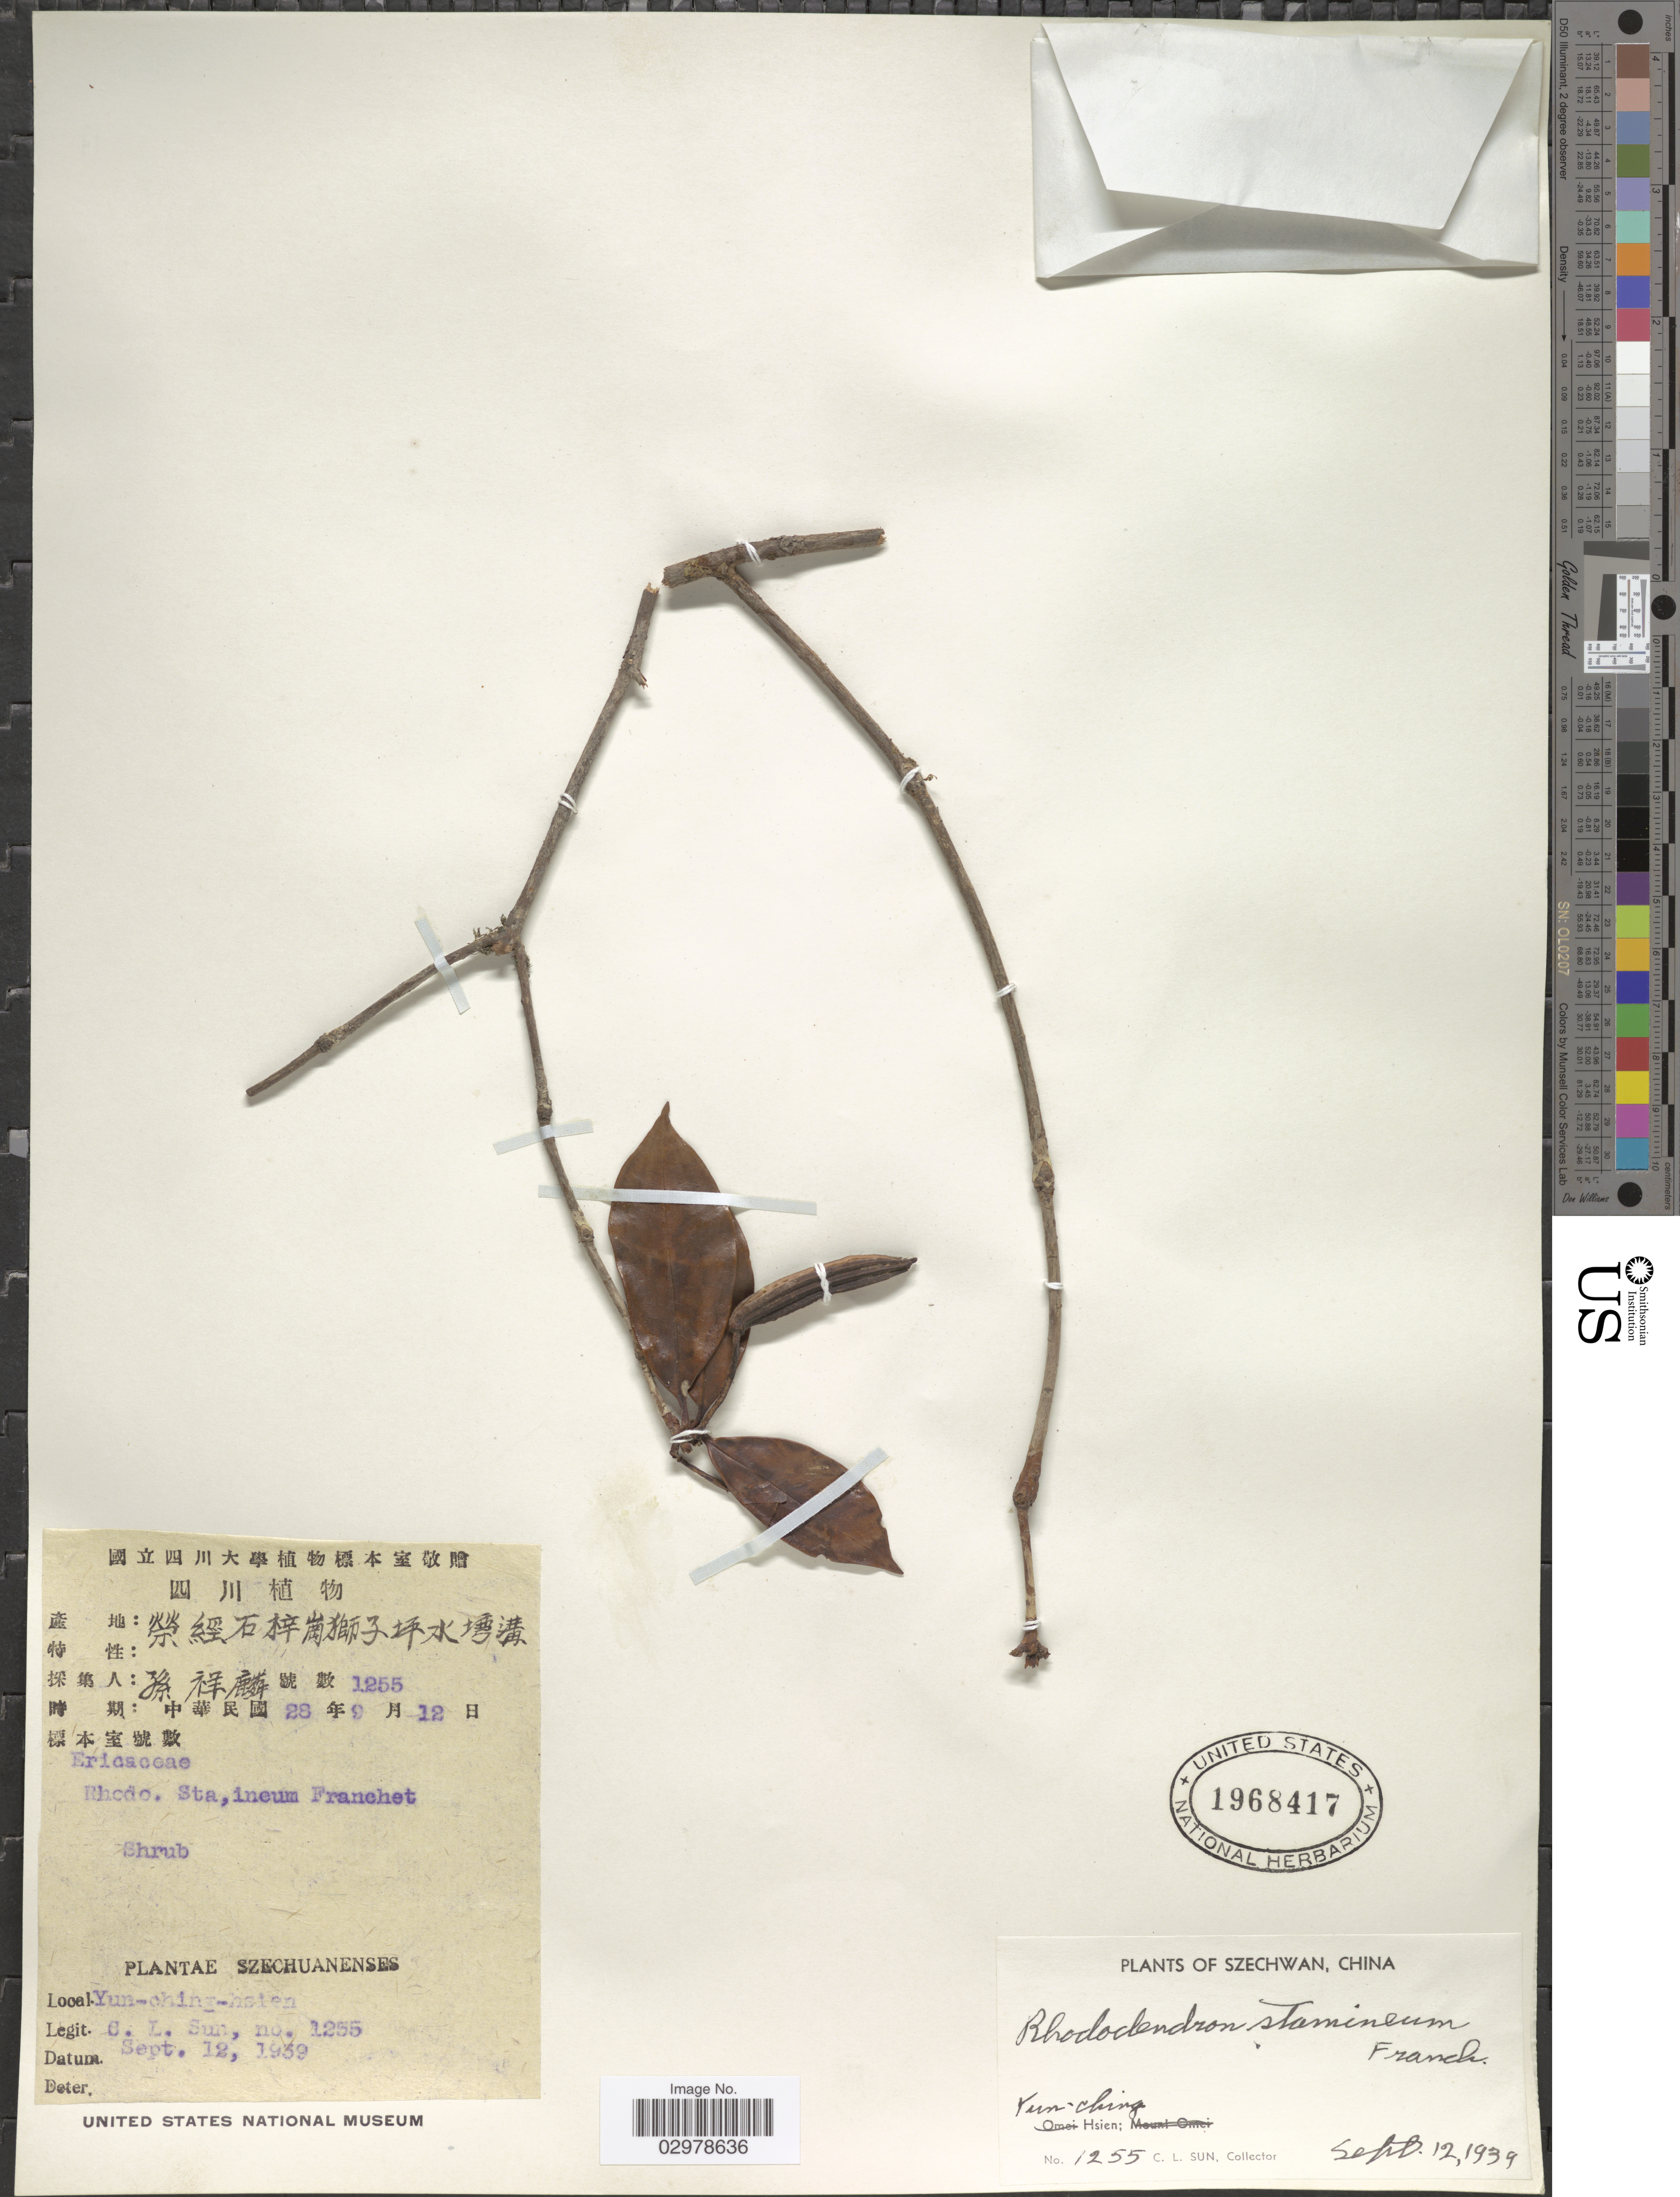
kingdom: Plantae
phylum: Tracheophyta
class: Magnoliopsida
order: Ericales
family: Ericaceae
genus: Rhododendron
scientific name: Rhododendron stamineum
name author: Franch.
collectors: C. Sun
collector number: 1255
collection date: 1939-09-12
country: China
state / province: Sichuan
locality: Szechwan. Yun-ching-hsien.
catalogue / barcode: US 1968417